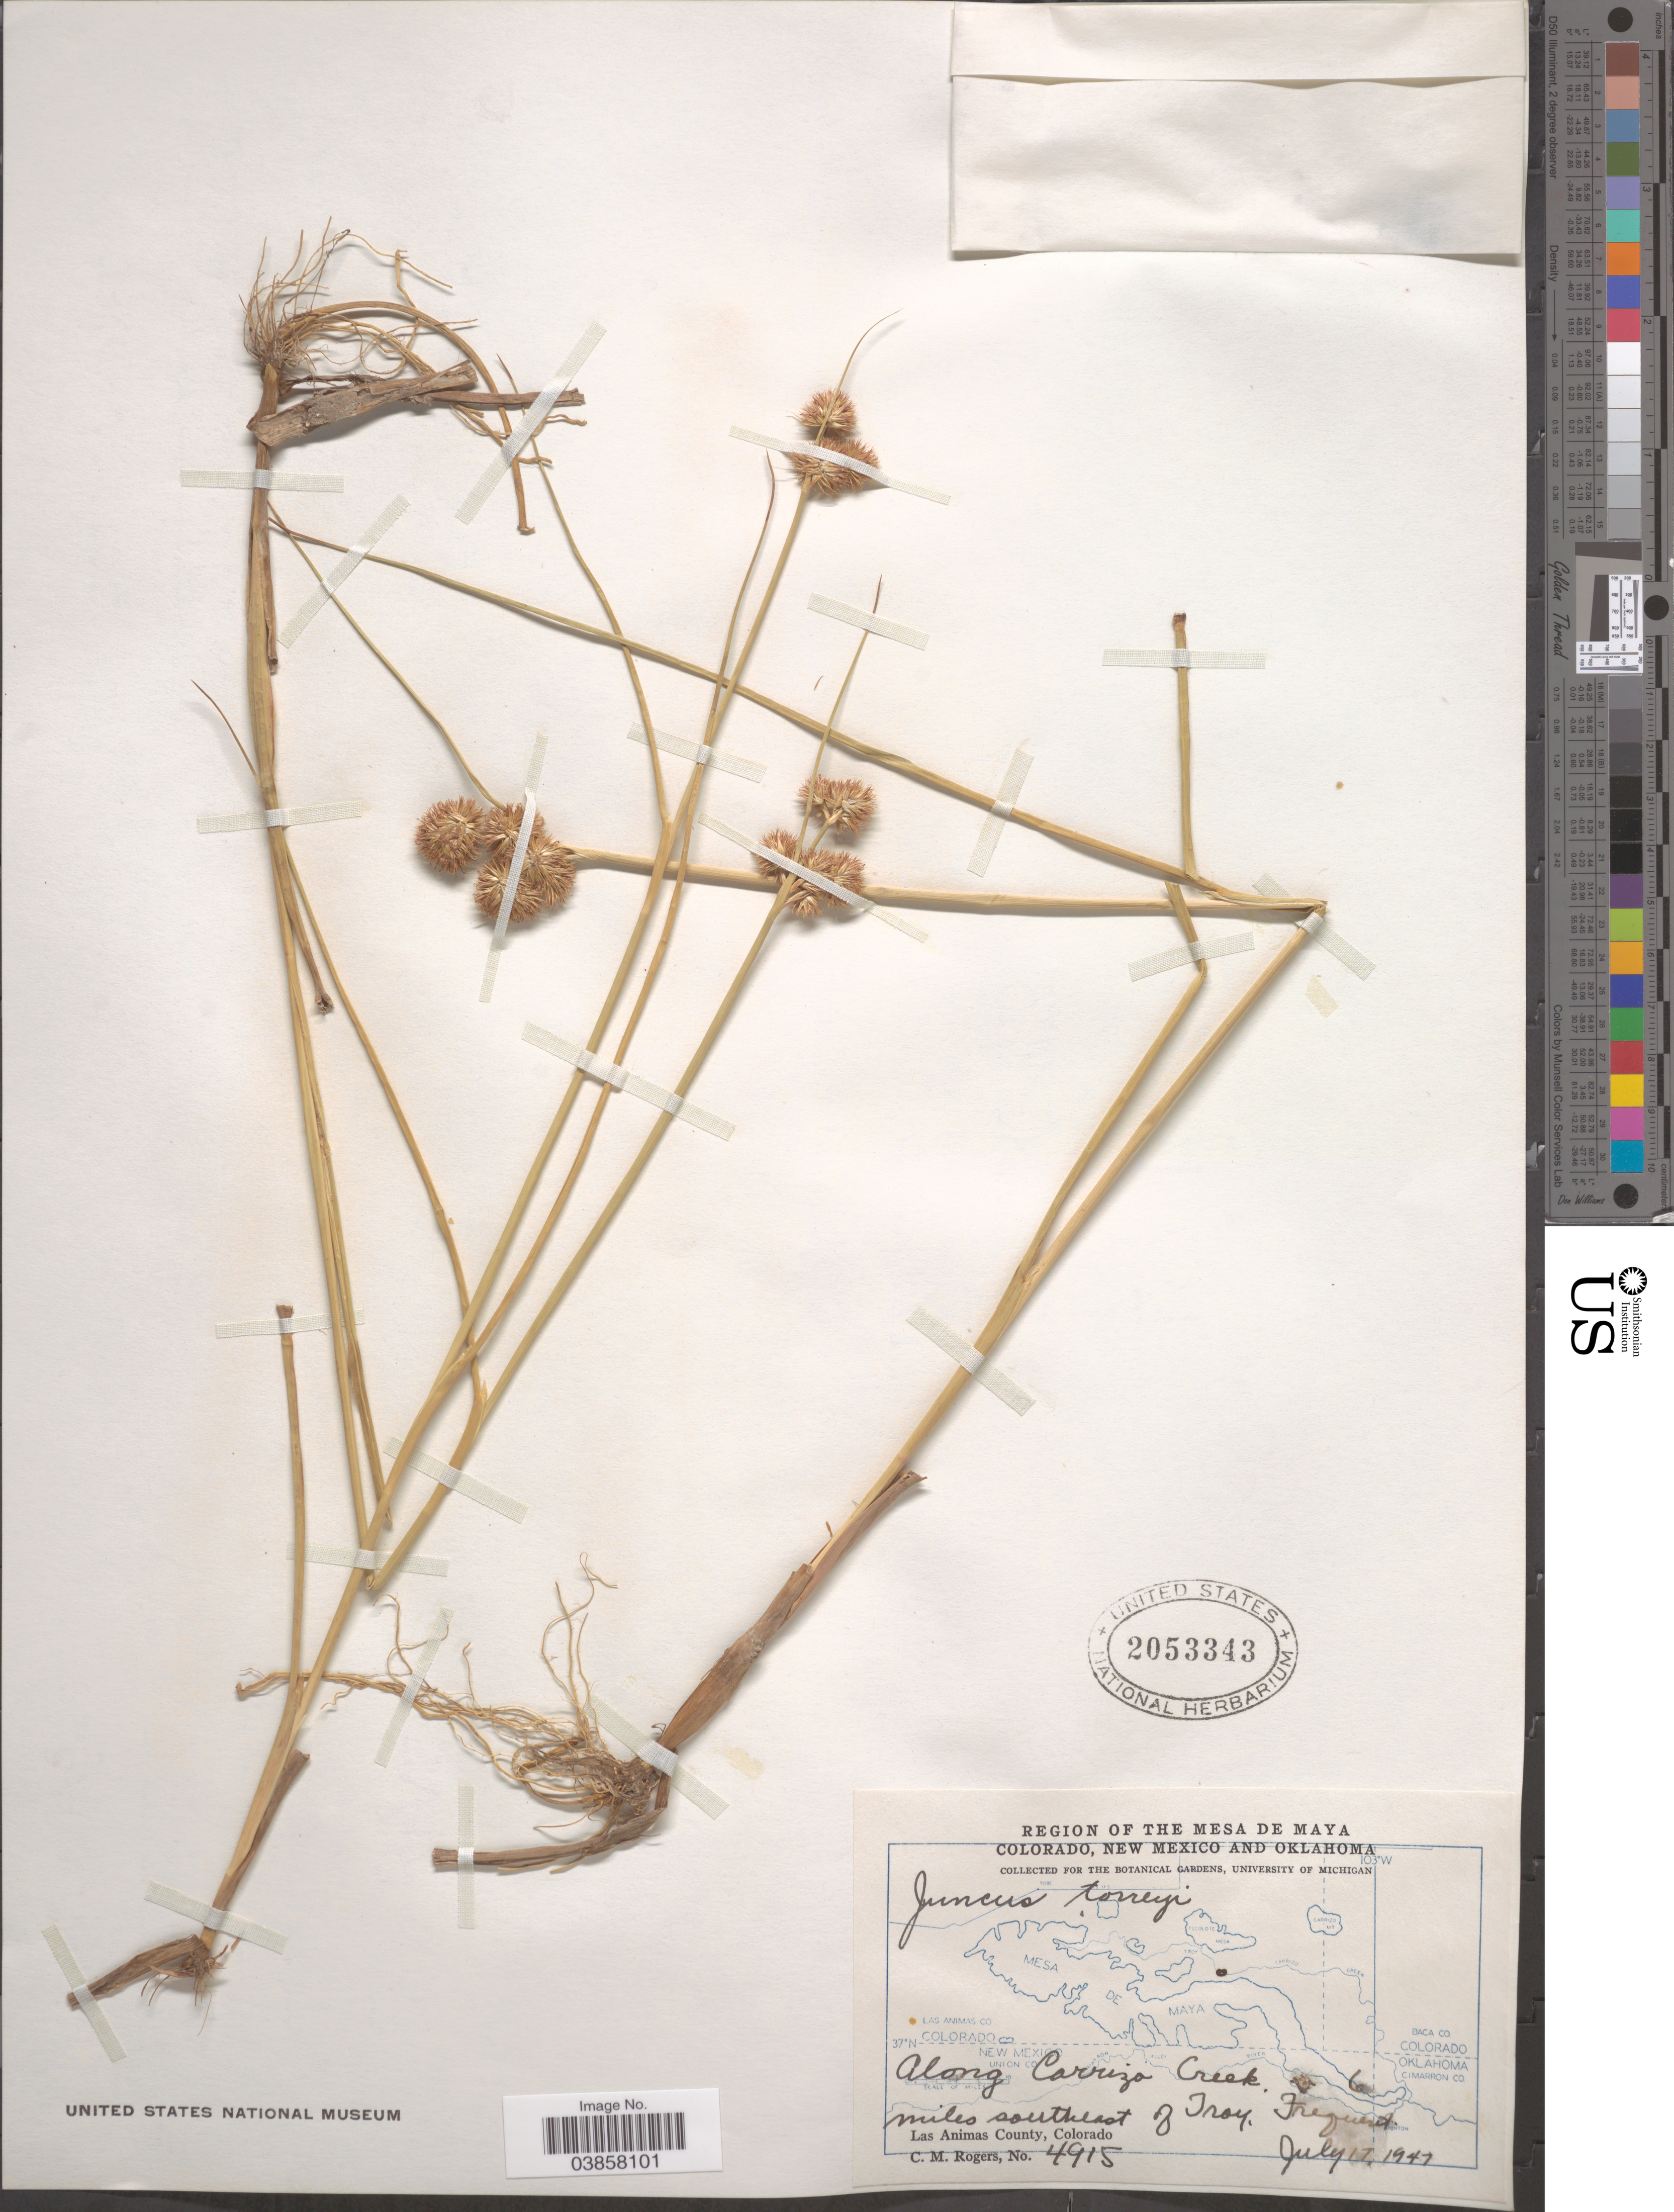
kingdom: Plantae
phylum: Tracheophyta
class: Liliopsida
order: Poales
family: Juncaceae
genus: Juncus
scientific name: Juncus torreyi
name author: Coville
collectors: C. M. Rogers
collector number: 4915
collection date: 1947-07-17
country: United States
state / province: Colorado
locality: Region of the Mesa de Maya. Along Carrizo Creek, 6 miles southeast of Troy. Las Animas County.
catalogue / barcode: US 2053343